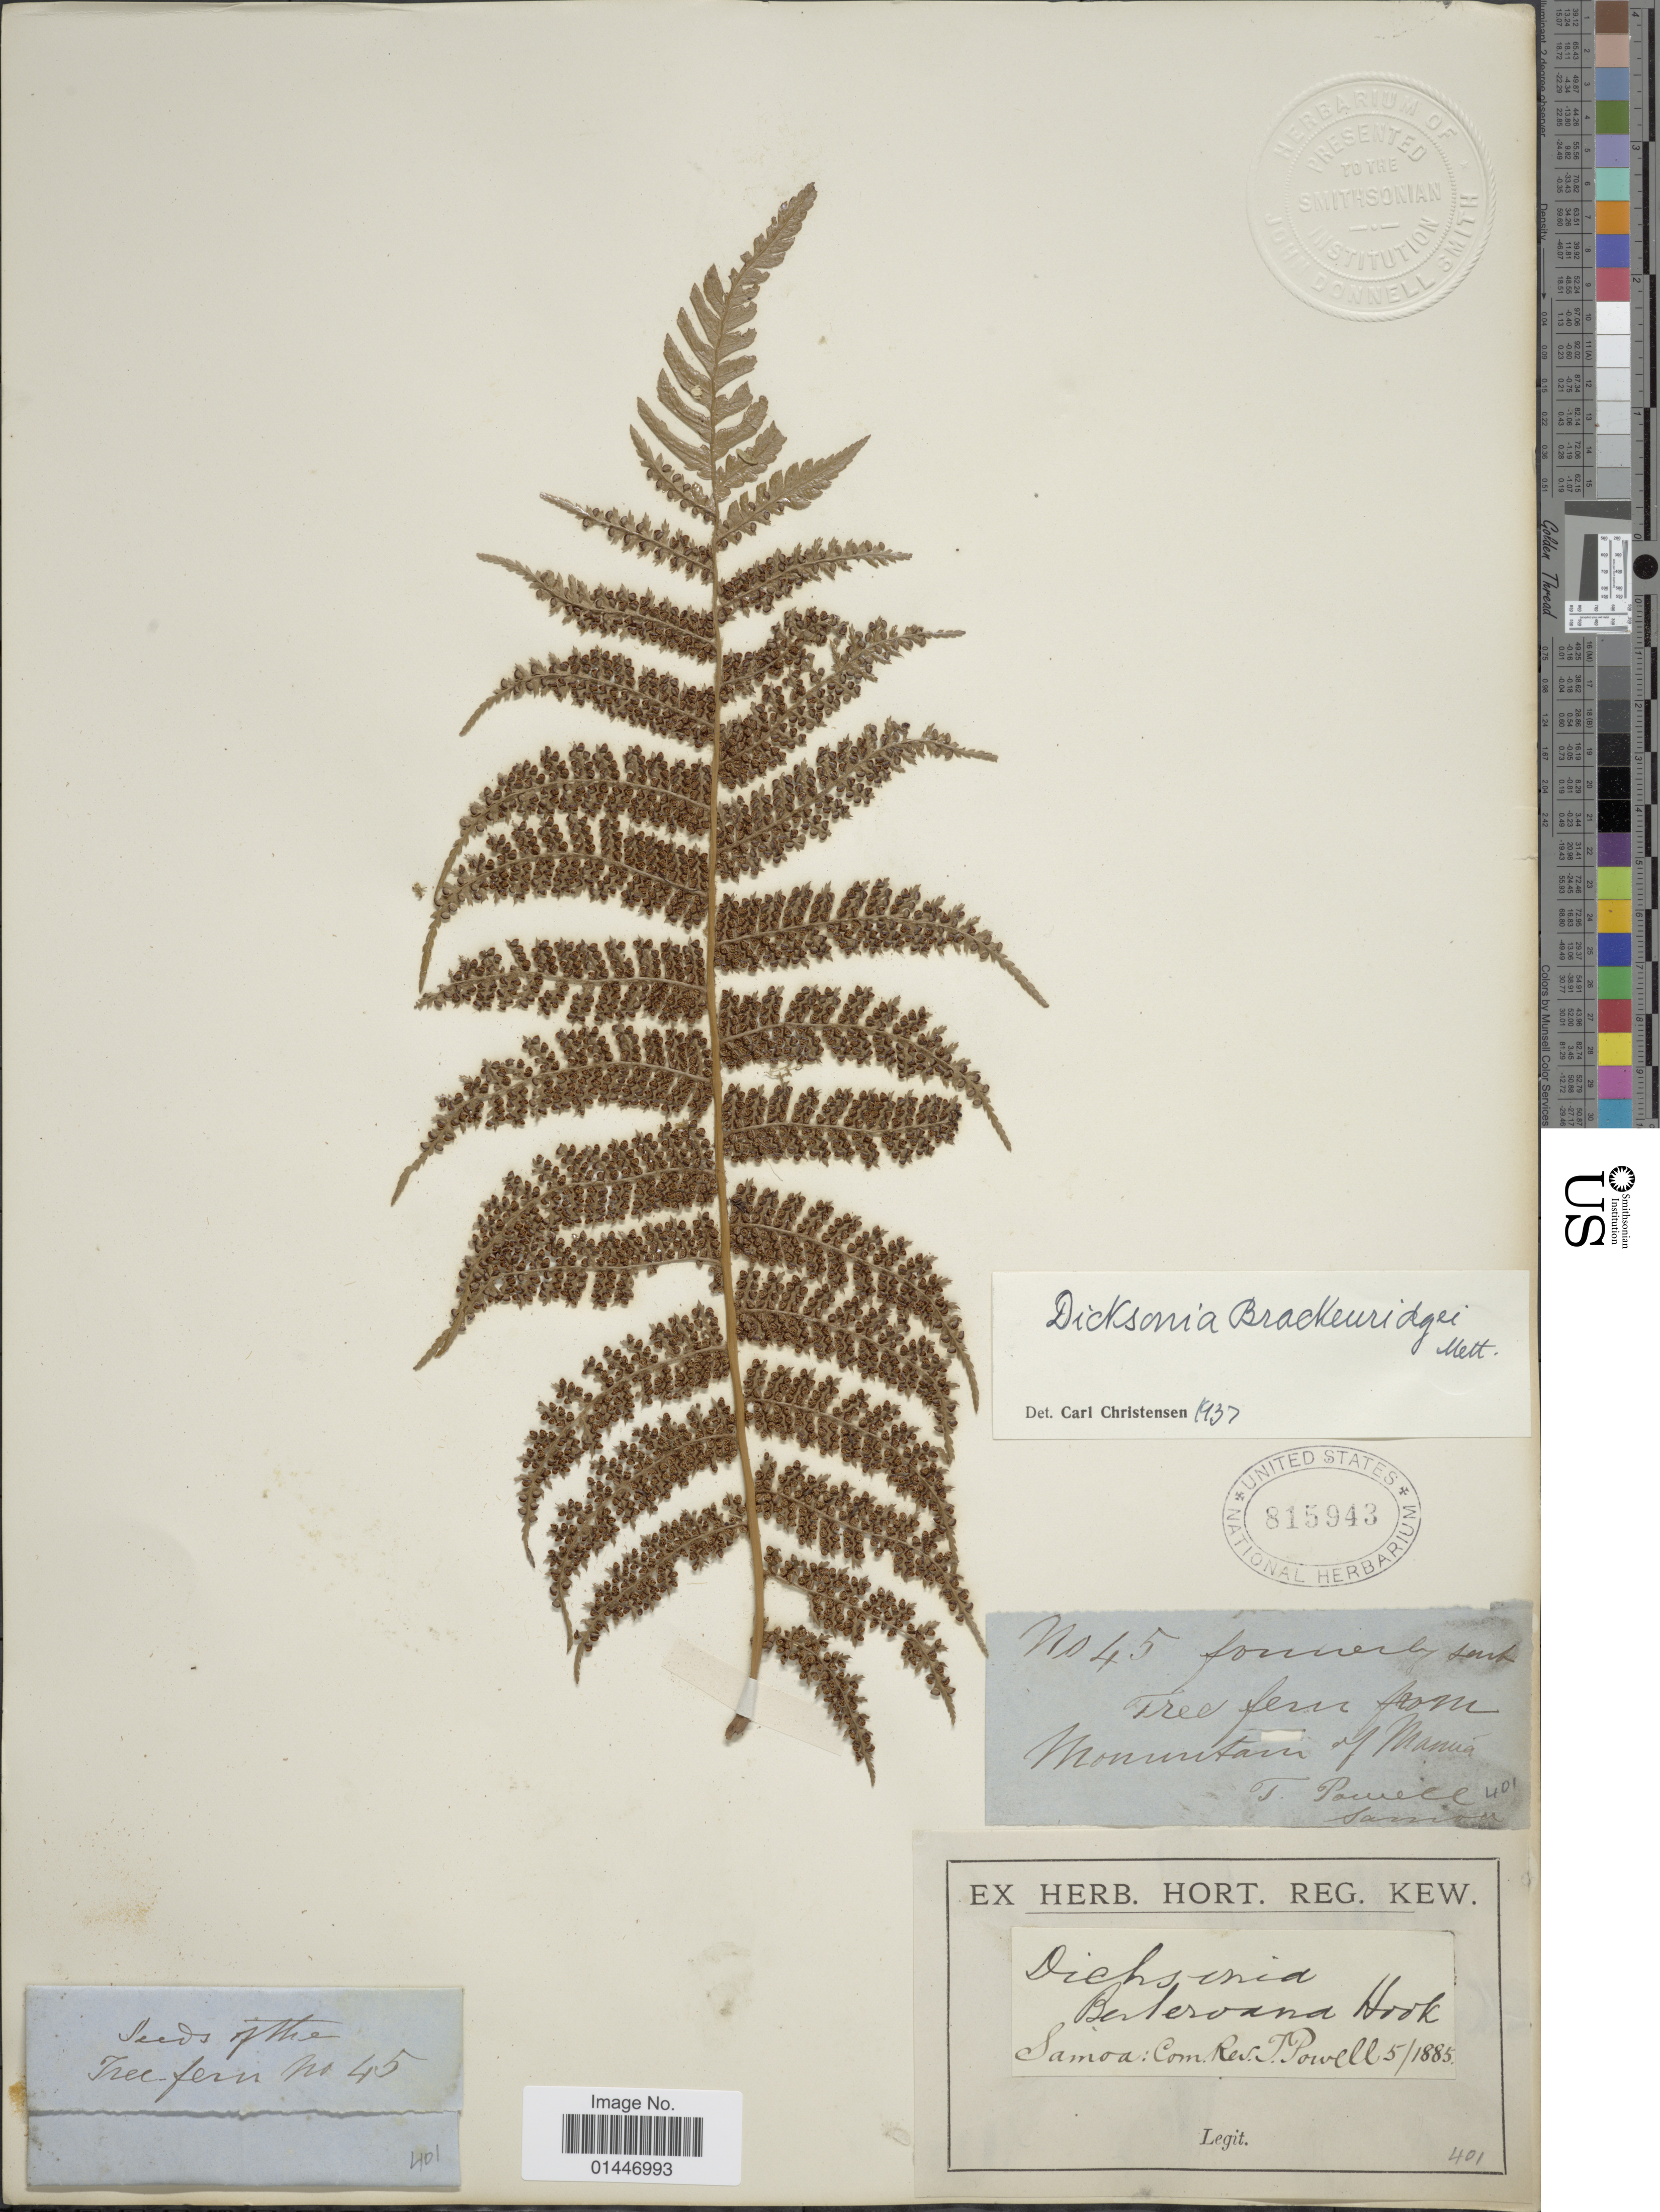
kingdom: Plantae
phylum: Tracheophyta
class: Polypodiopsida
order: Cyatheales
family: Dicksoniaceae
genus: Dicksonia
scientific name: Dicksonia brackenridgei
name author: Mett.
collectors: T. Powell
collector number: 401/45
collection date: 1885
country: American Samoa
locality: Mountain of Manua [interpreted]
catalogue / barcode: US 815943